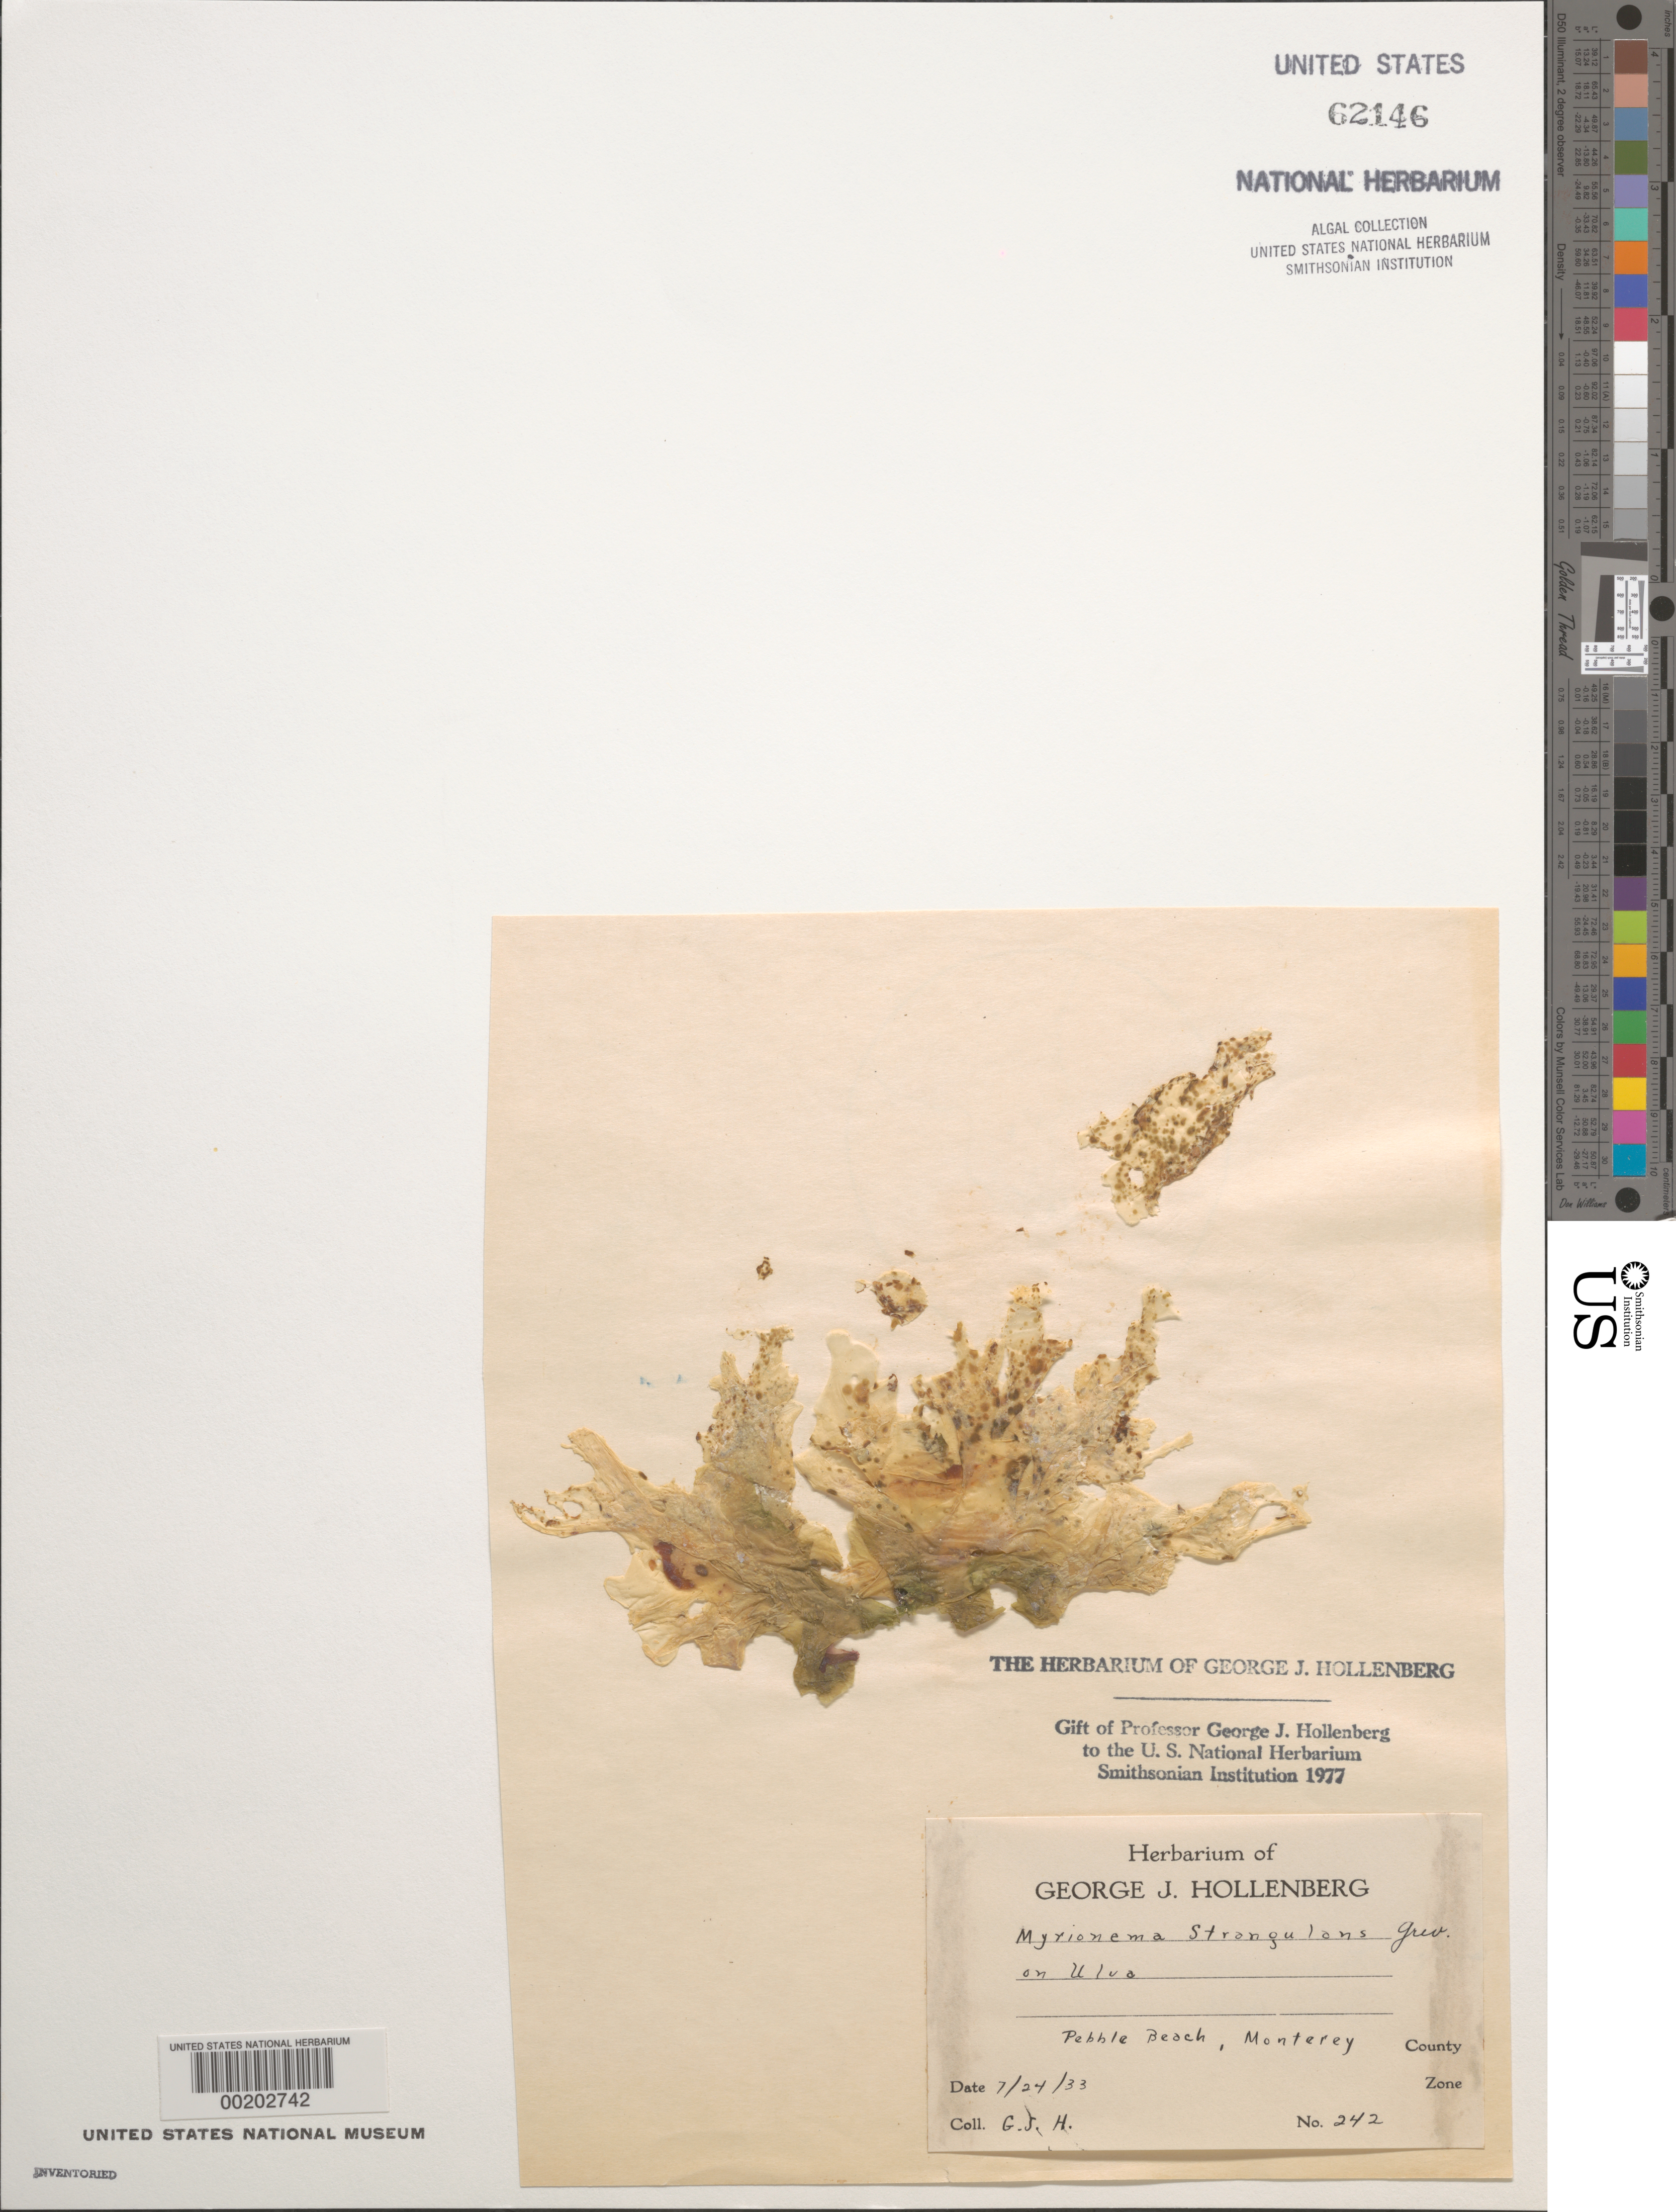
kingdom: Chromista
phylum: Ochrophyta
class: Phaeophyceae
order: Ectocarpales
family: Chordariaceae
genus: Myrionema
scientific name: Myrionema strangulans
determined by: Hollenberg, George J.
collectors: G. Hollenberg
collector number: GJH 242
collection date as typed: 24 Jul 1933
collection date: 1933-07-24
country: United States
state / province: California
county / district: Monterey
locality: Pebble Beach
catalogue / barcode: US 62146